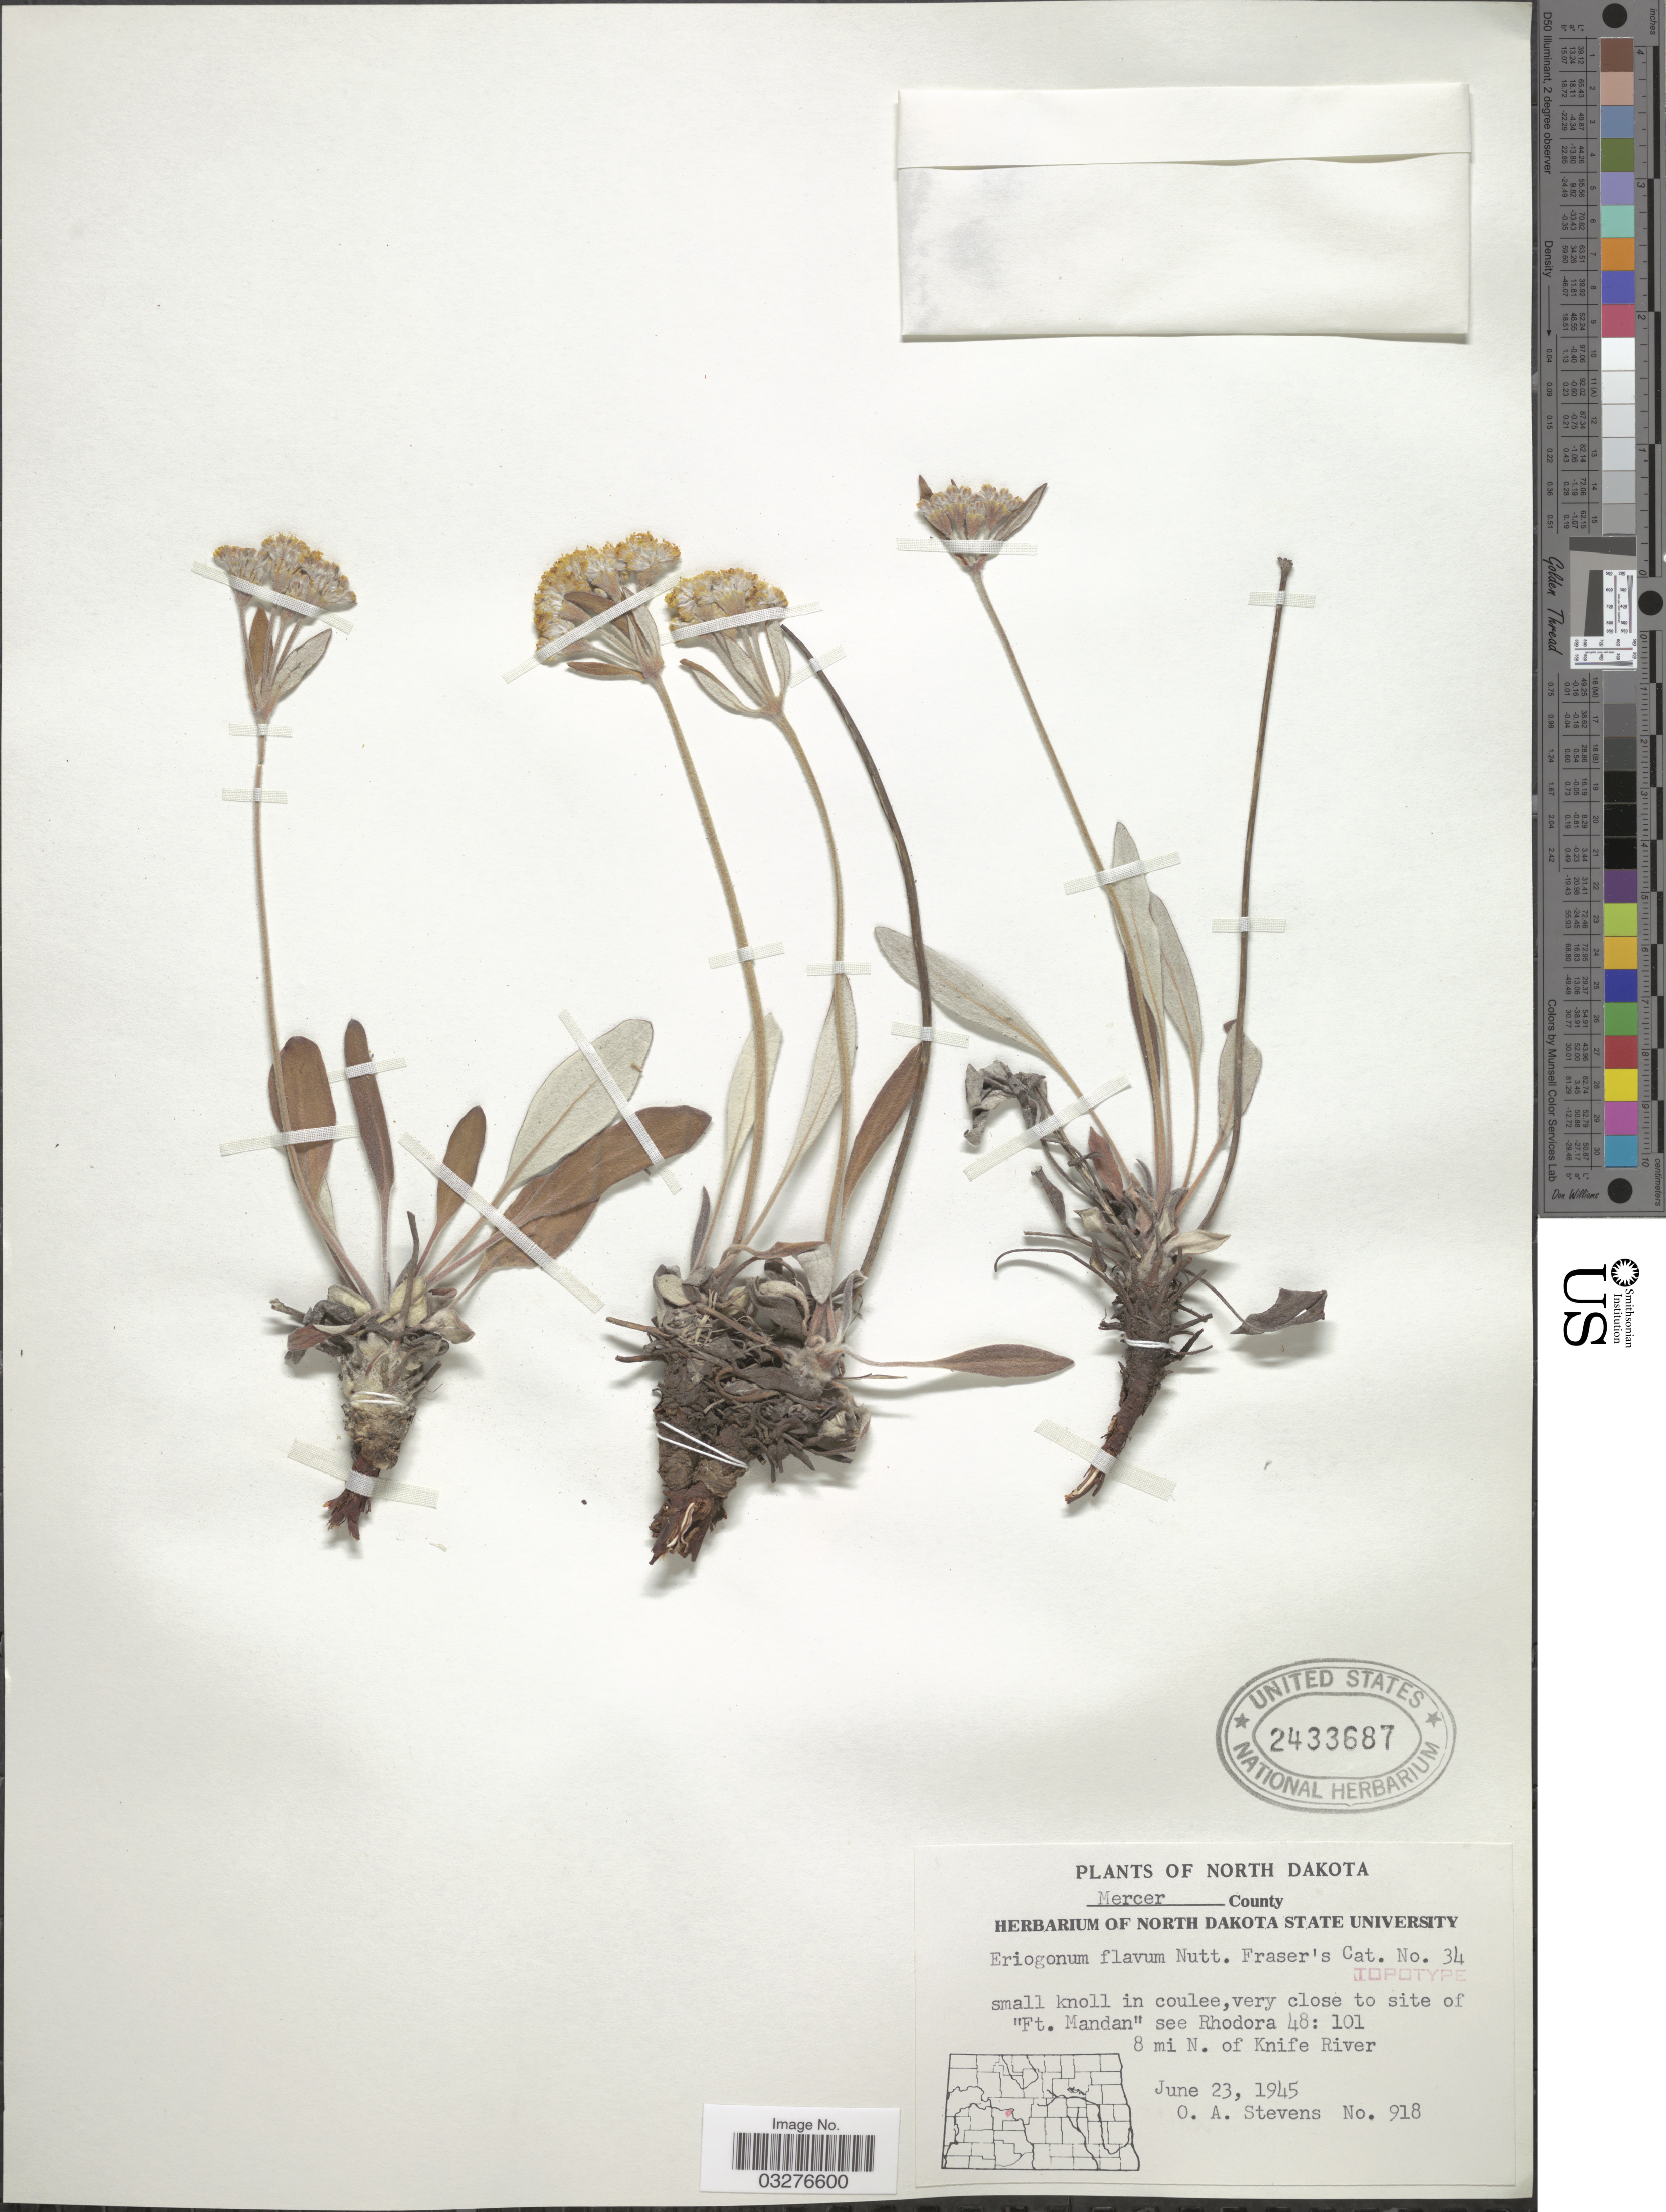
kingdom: Plantae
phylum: Tracheophyta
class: Magnoliopsida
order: Caryophyllales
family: Polygonaceae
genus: Eriogonum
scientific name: Eriogonum flavum var. flavum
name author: Nutt. ex Benth.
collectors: O. A. Stevens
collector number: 918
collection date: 1945-06-23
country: United States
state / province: North Dakota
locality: Mercer County, small knoll in coulee, very close to site of "Ft. Mandan" see Rhodora 48:101, 8 mi N. of Knife River.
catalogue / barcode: US 2433687